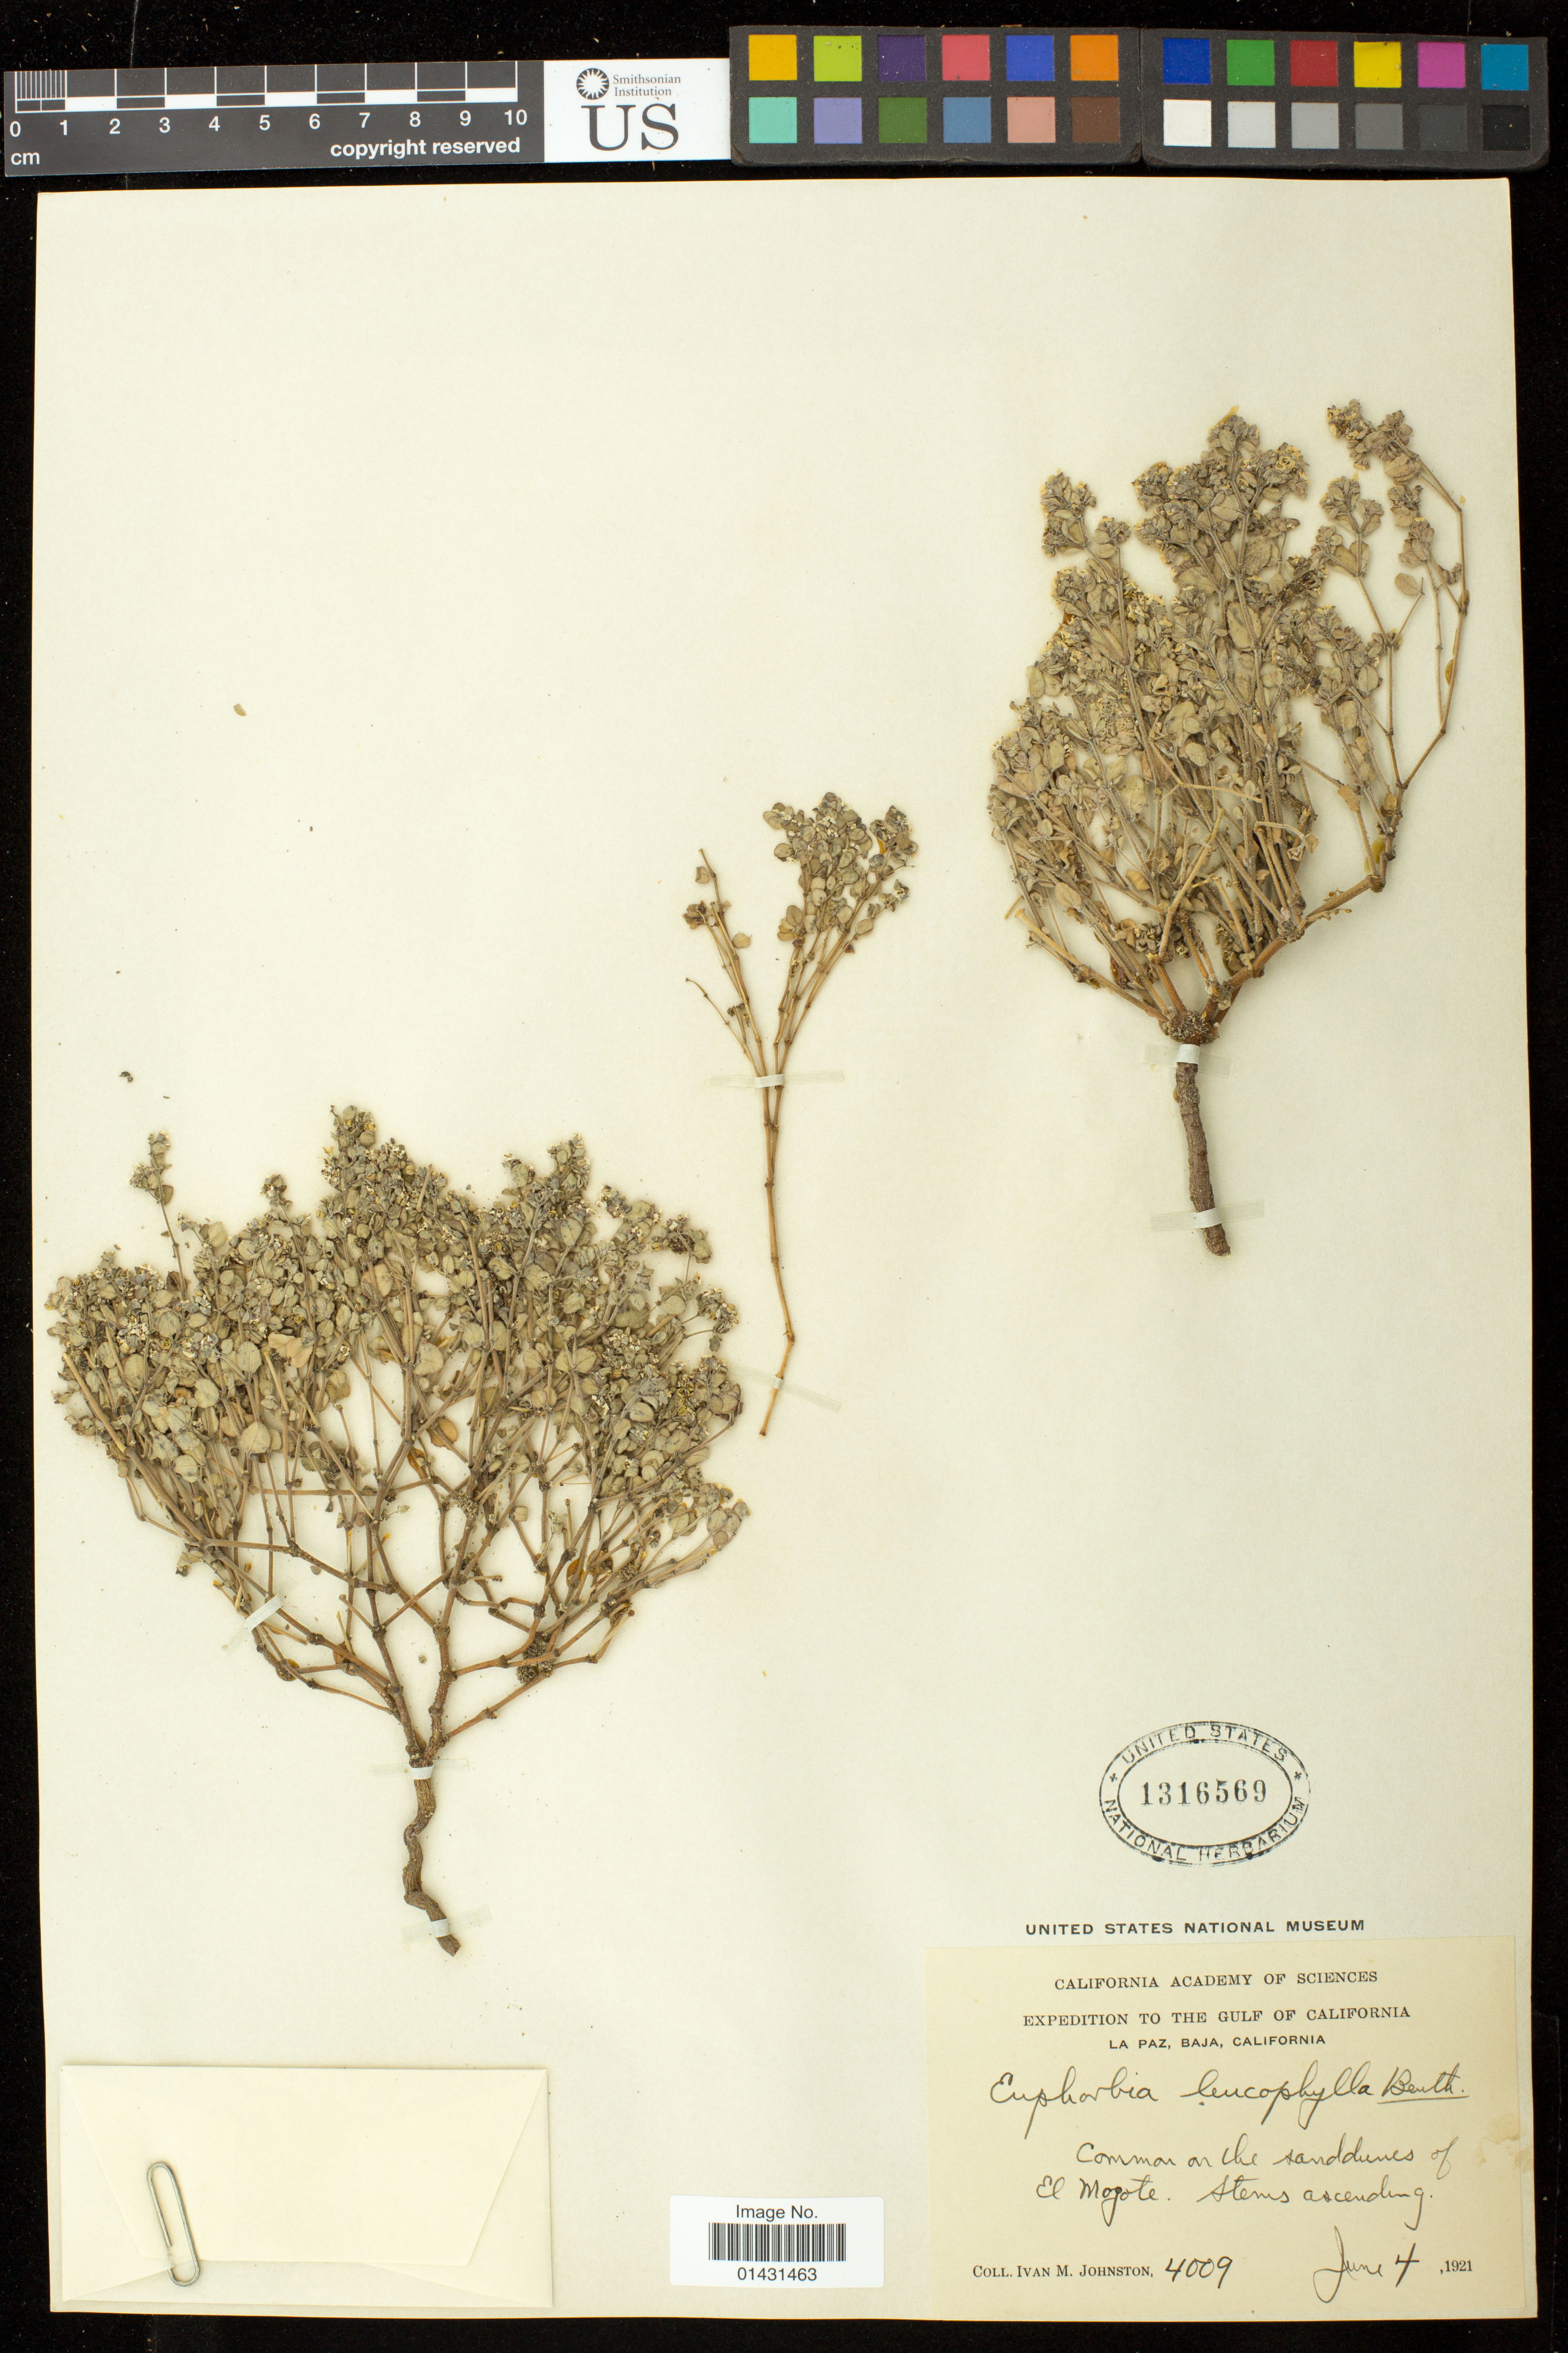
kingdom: Plantae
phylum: Tracheophyta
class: Magnoliopsida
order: Malpighiales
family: Euphorbiaceae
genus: Euphorbia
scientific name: Euphorbia leucophylla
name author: Benth.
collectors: I.M. Johnston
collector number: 4009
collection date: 1921-06-04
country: Mexico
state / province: Baja California Sur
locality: La Paz, Baja, California; El Mogote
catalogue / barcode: US 1316569